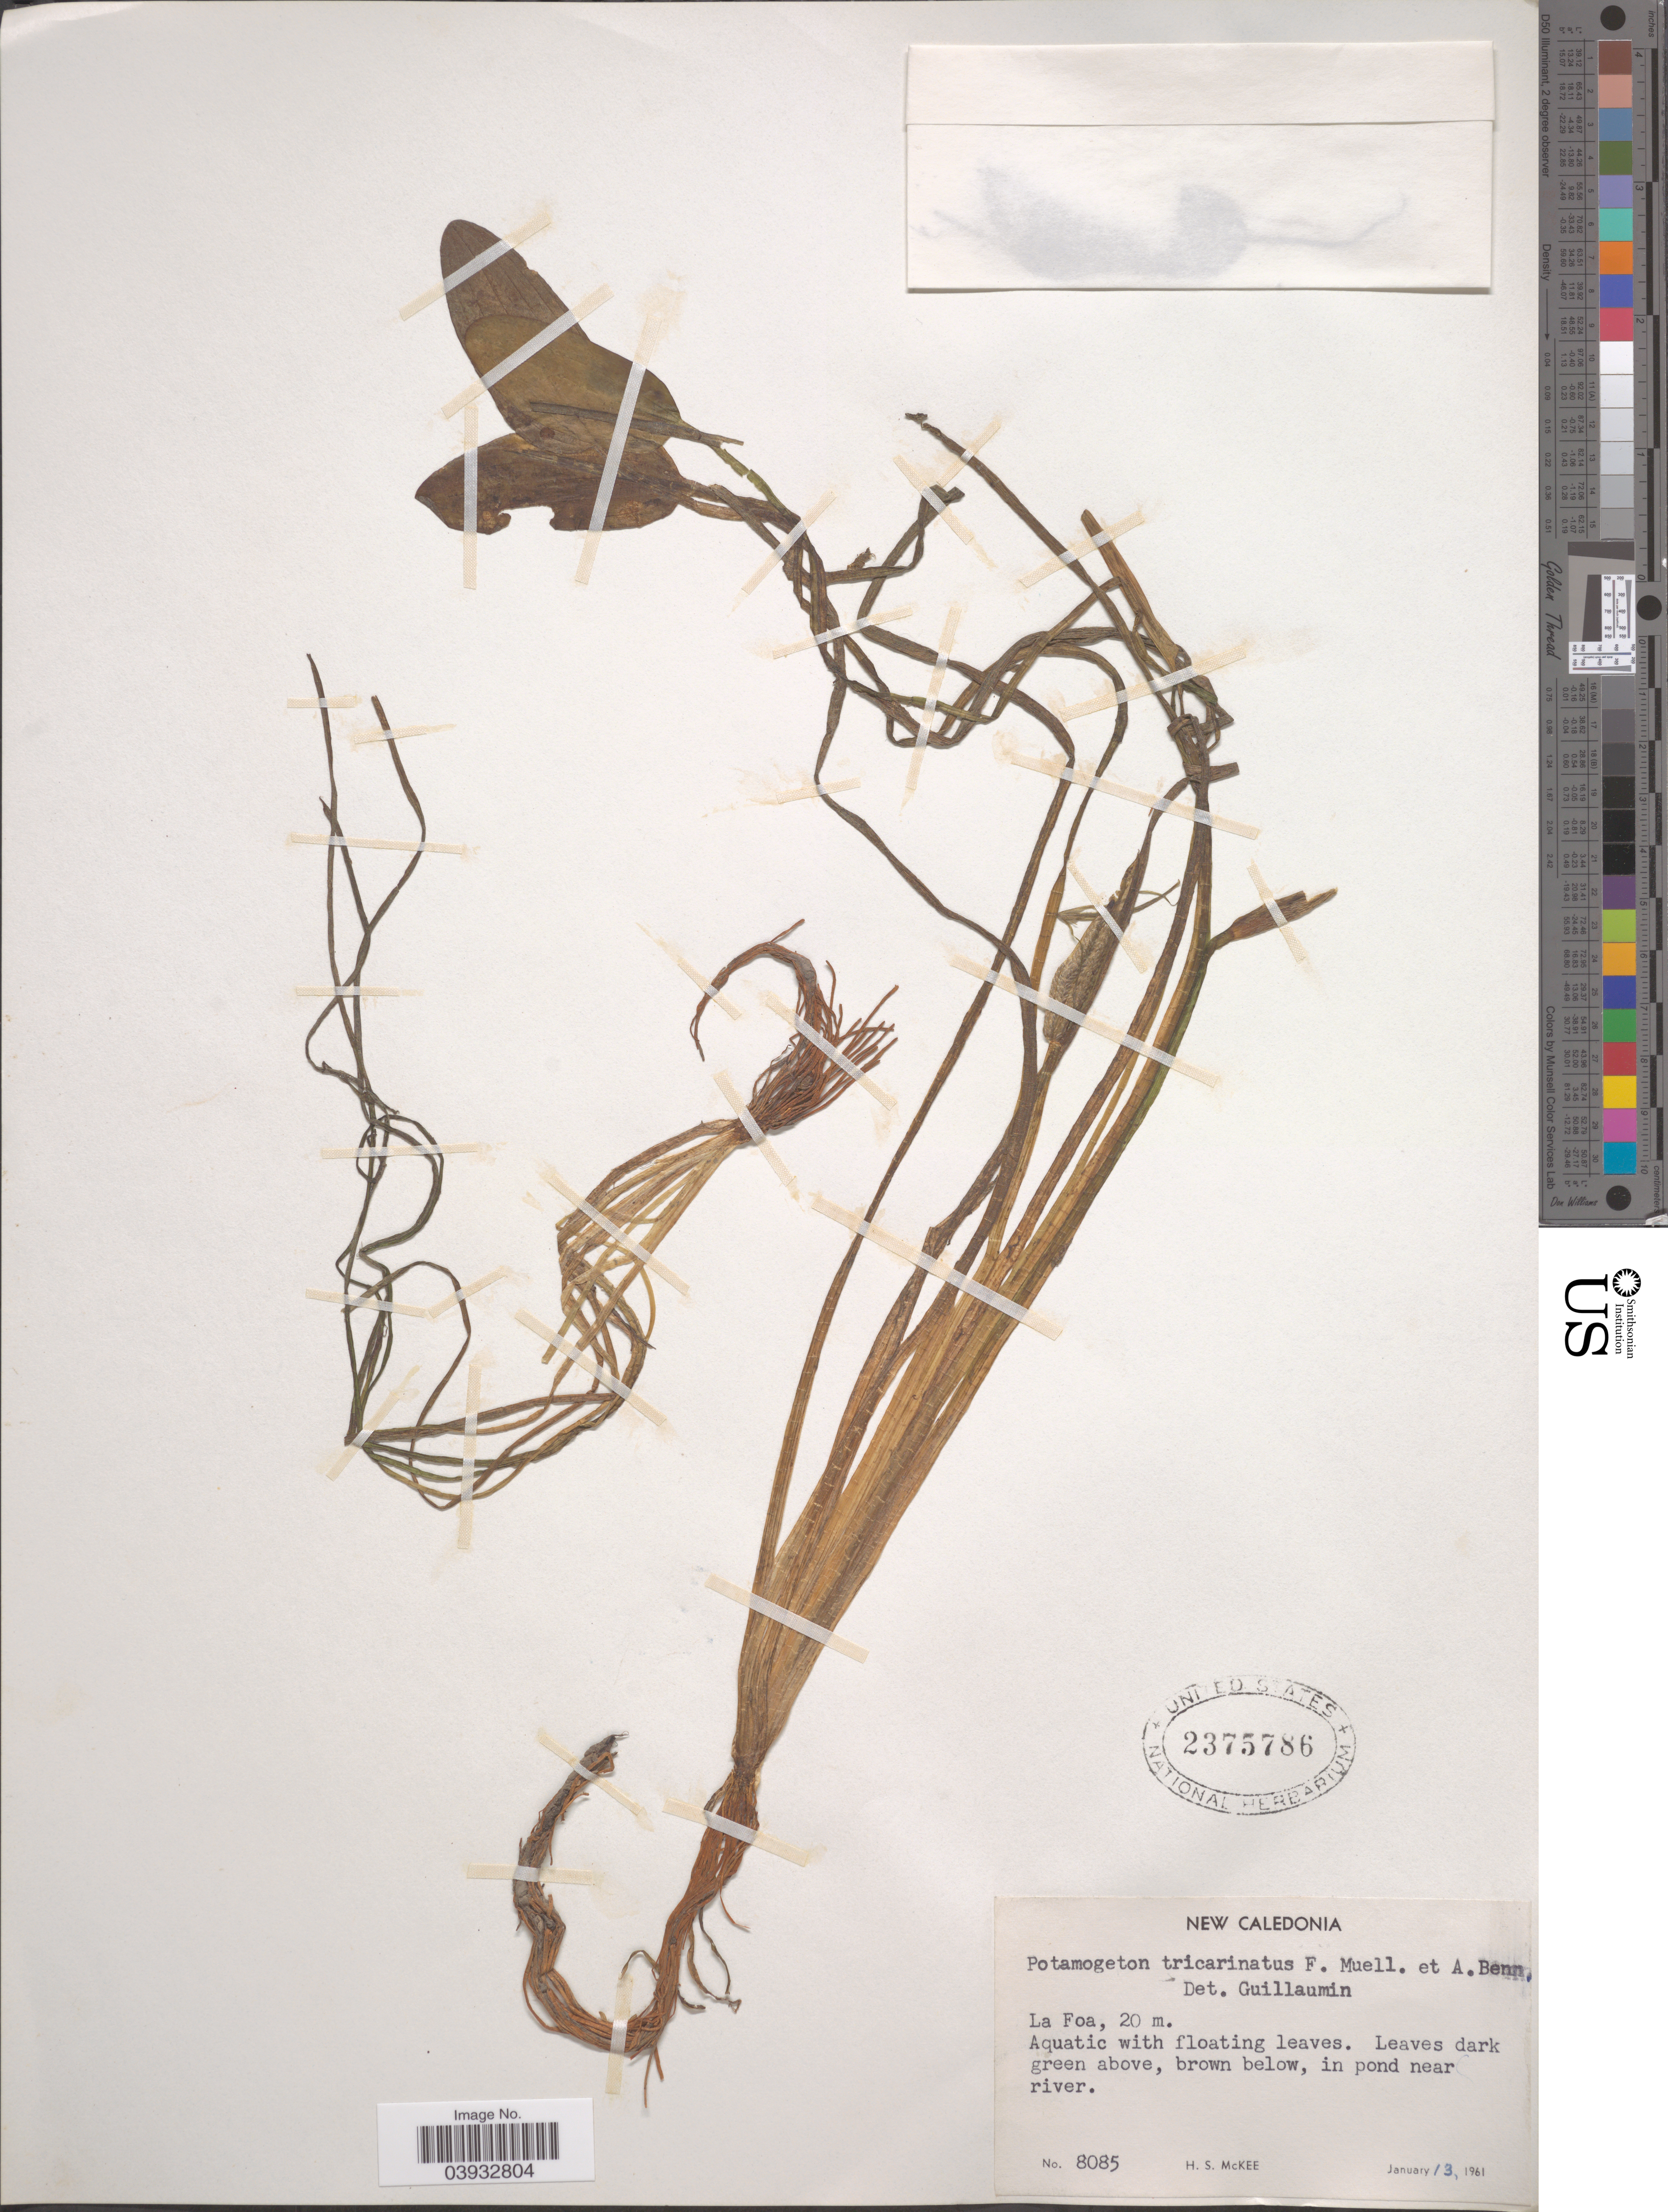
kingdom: Plantae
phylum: Tracheophyta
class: Liliopsida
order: Alismatales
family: Potamogetonaceae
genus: Potamogeton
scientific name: Potamogeton tricarinatus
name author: F. Muell. & A.W. Benn.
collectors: H. S. McKee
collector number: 8085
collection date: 1961-01-13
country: New Caledonia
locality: La Foa. In pond near river.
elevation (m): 20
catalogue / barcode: US 2375786